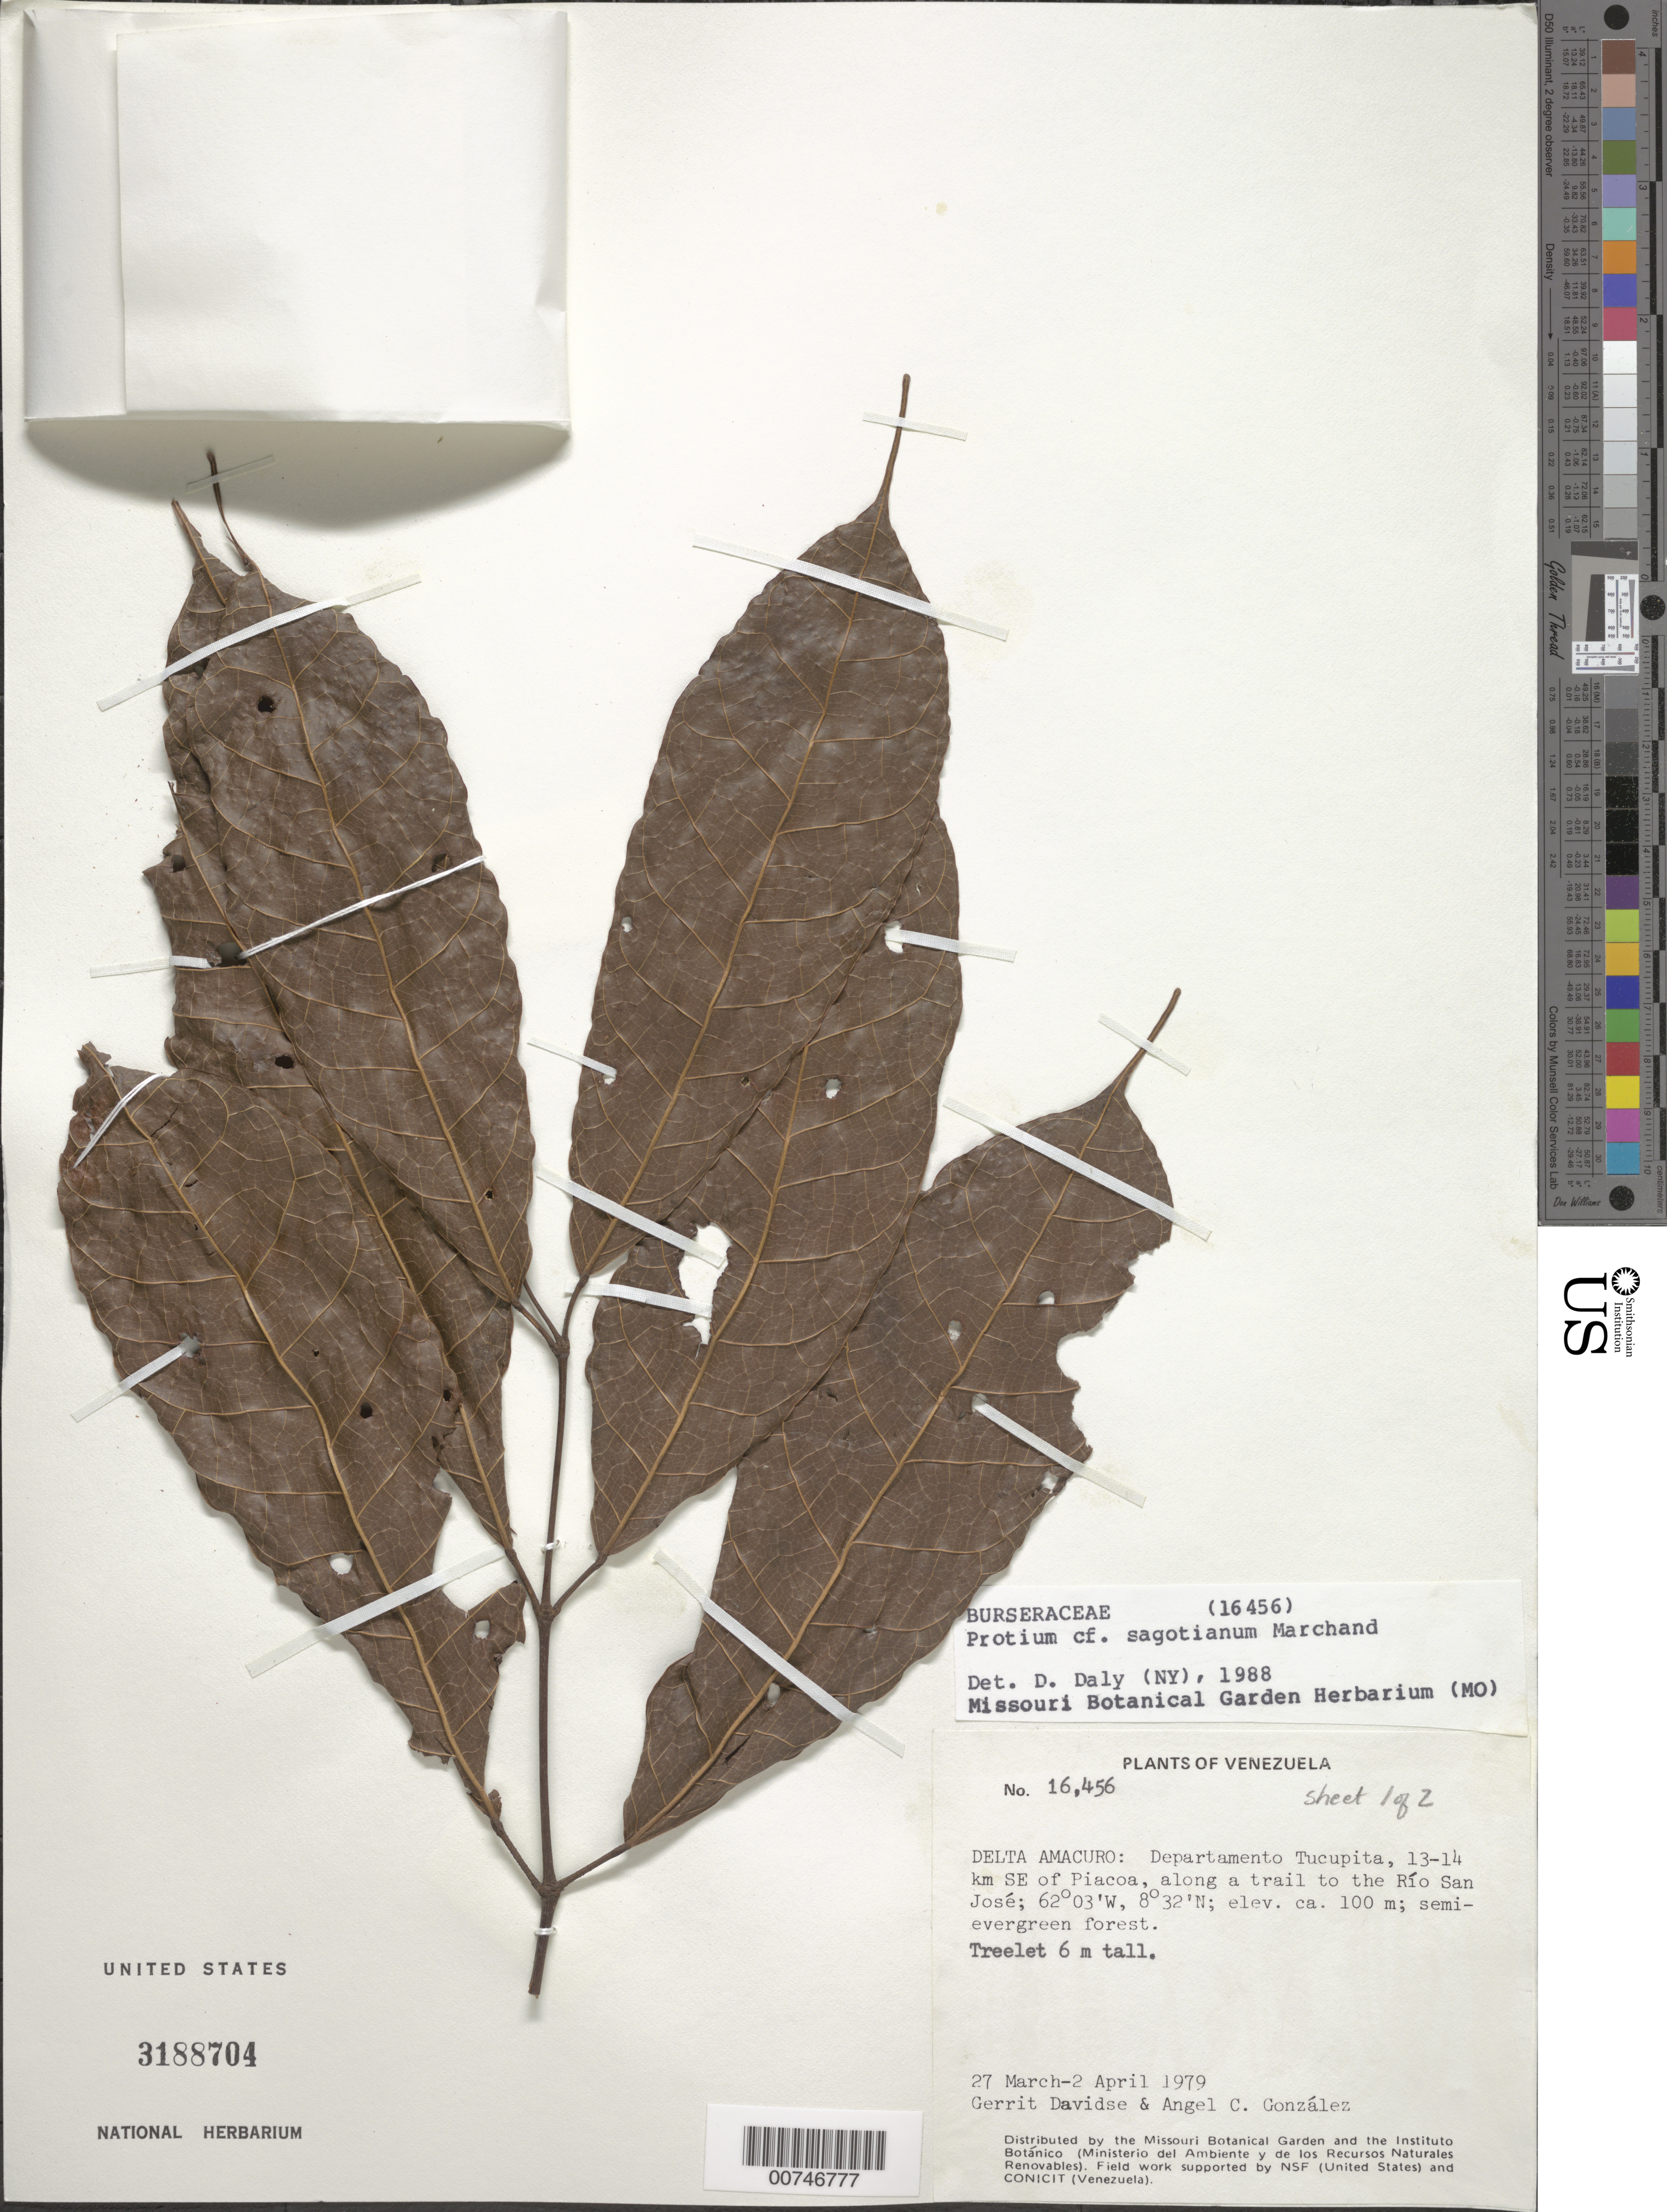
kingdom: Plantae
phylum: Tracheophyta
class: Magnoliopsida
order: Sapindales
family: Burseraceae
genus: Protium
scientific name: Protium sagotianum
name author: Marchand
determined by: Daly, D. C.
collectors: G. Davidse & A. C. González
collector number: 16456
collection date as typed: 27-Mar-79 to 2-Apr-79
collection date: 1979-03-27/1979-04-02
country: Venezuela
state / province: Delta Amacuro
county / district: Tucupita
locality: Piacoa, 13-14 km SE of on trail to the Río San José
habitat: Semi-evergreen forest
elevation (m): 100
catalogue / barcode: US 3188704